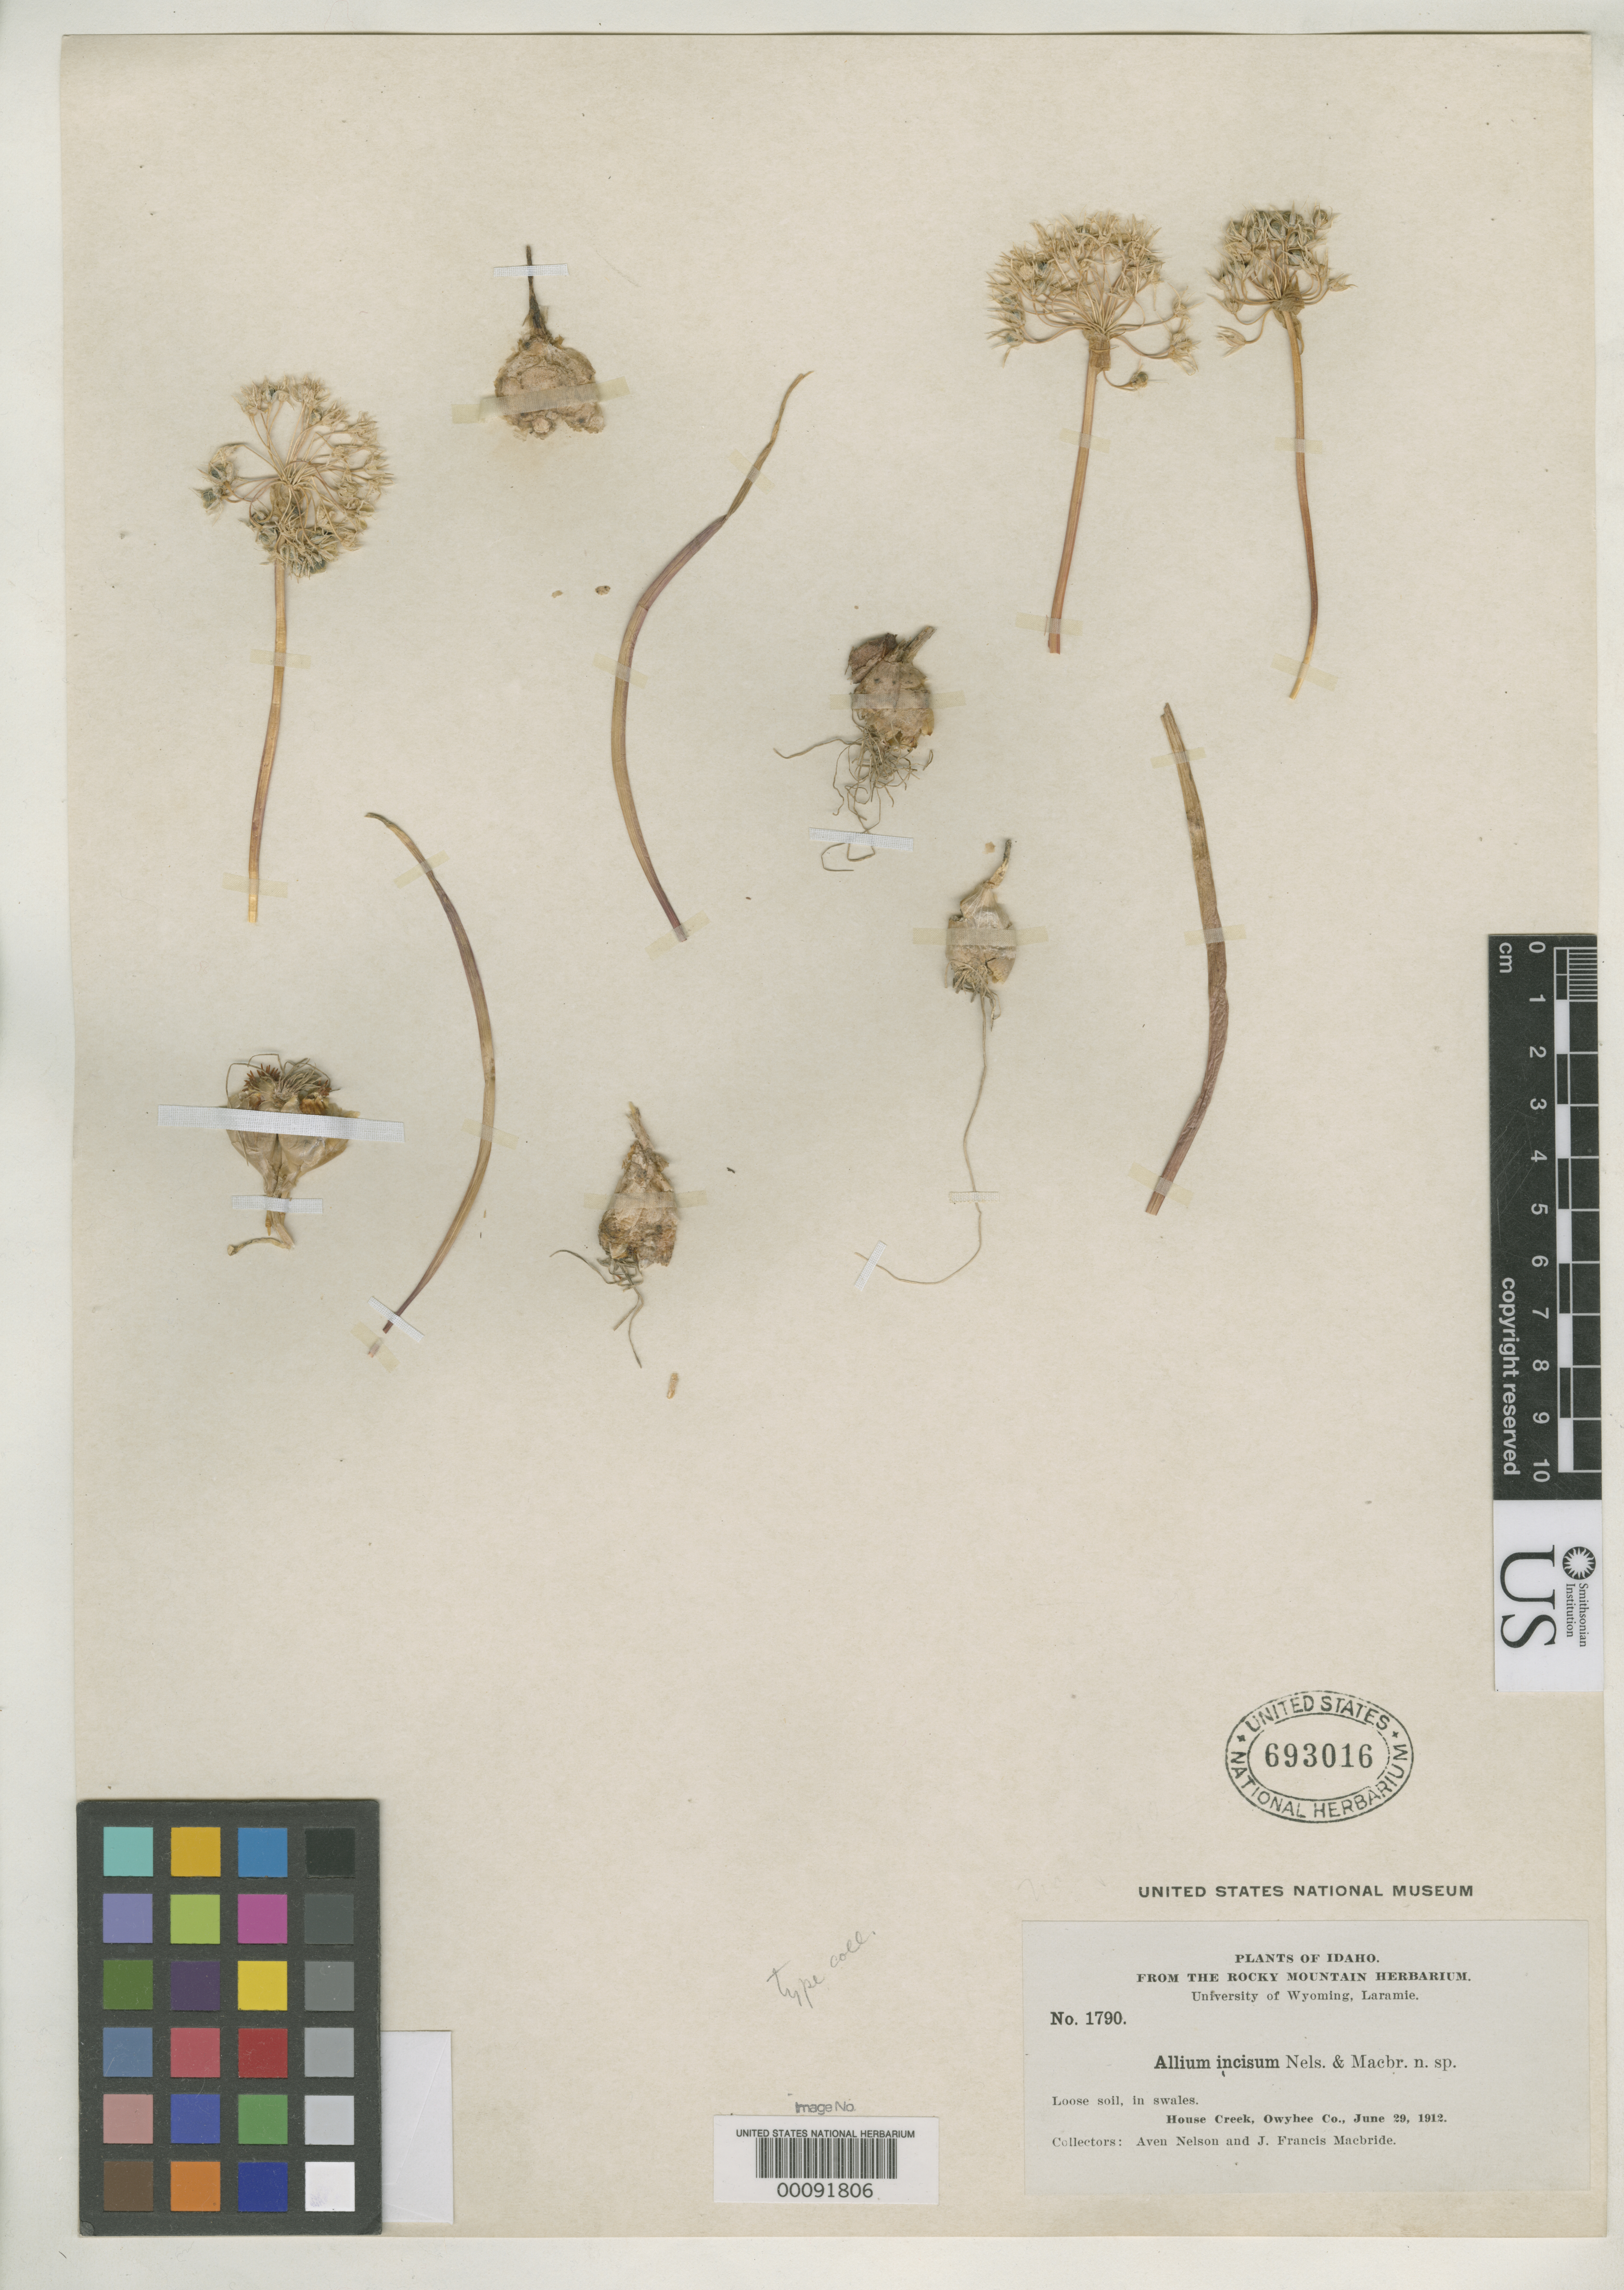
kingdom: Plantae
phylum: Tracheophyta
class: Liliopsida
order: Asparagales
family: Amaryllidaceae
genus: Allium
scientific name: Allium incisum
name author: A. Nelson & J.F. Macbr.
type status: Isotype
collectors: A. Nelson & J. F. Macbride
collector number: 1790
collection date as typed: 29 Jun 1912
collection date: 1912-06-29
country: United States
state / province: Idaho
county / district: Owyhee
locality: House Creek, Owyhee Co.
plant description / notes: Later homonym of Allium incisum Fomin (1909). Currently accepted name as cited in Flora of North America.; Also a type of Allium scissum A. Nelson & J.F. Macbride, nom. nov.; Replacement name for Allium incisum A. Nelson & J.F. Macbride, nom. illeg. non Fomin. Currently accepted name according to Flora of North America.; Also a type of Allium incisum A. Nelson & J.F. Macbride, nom. illeg. (non Fomin 1909).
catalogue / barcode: US 693016